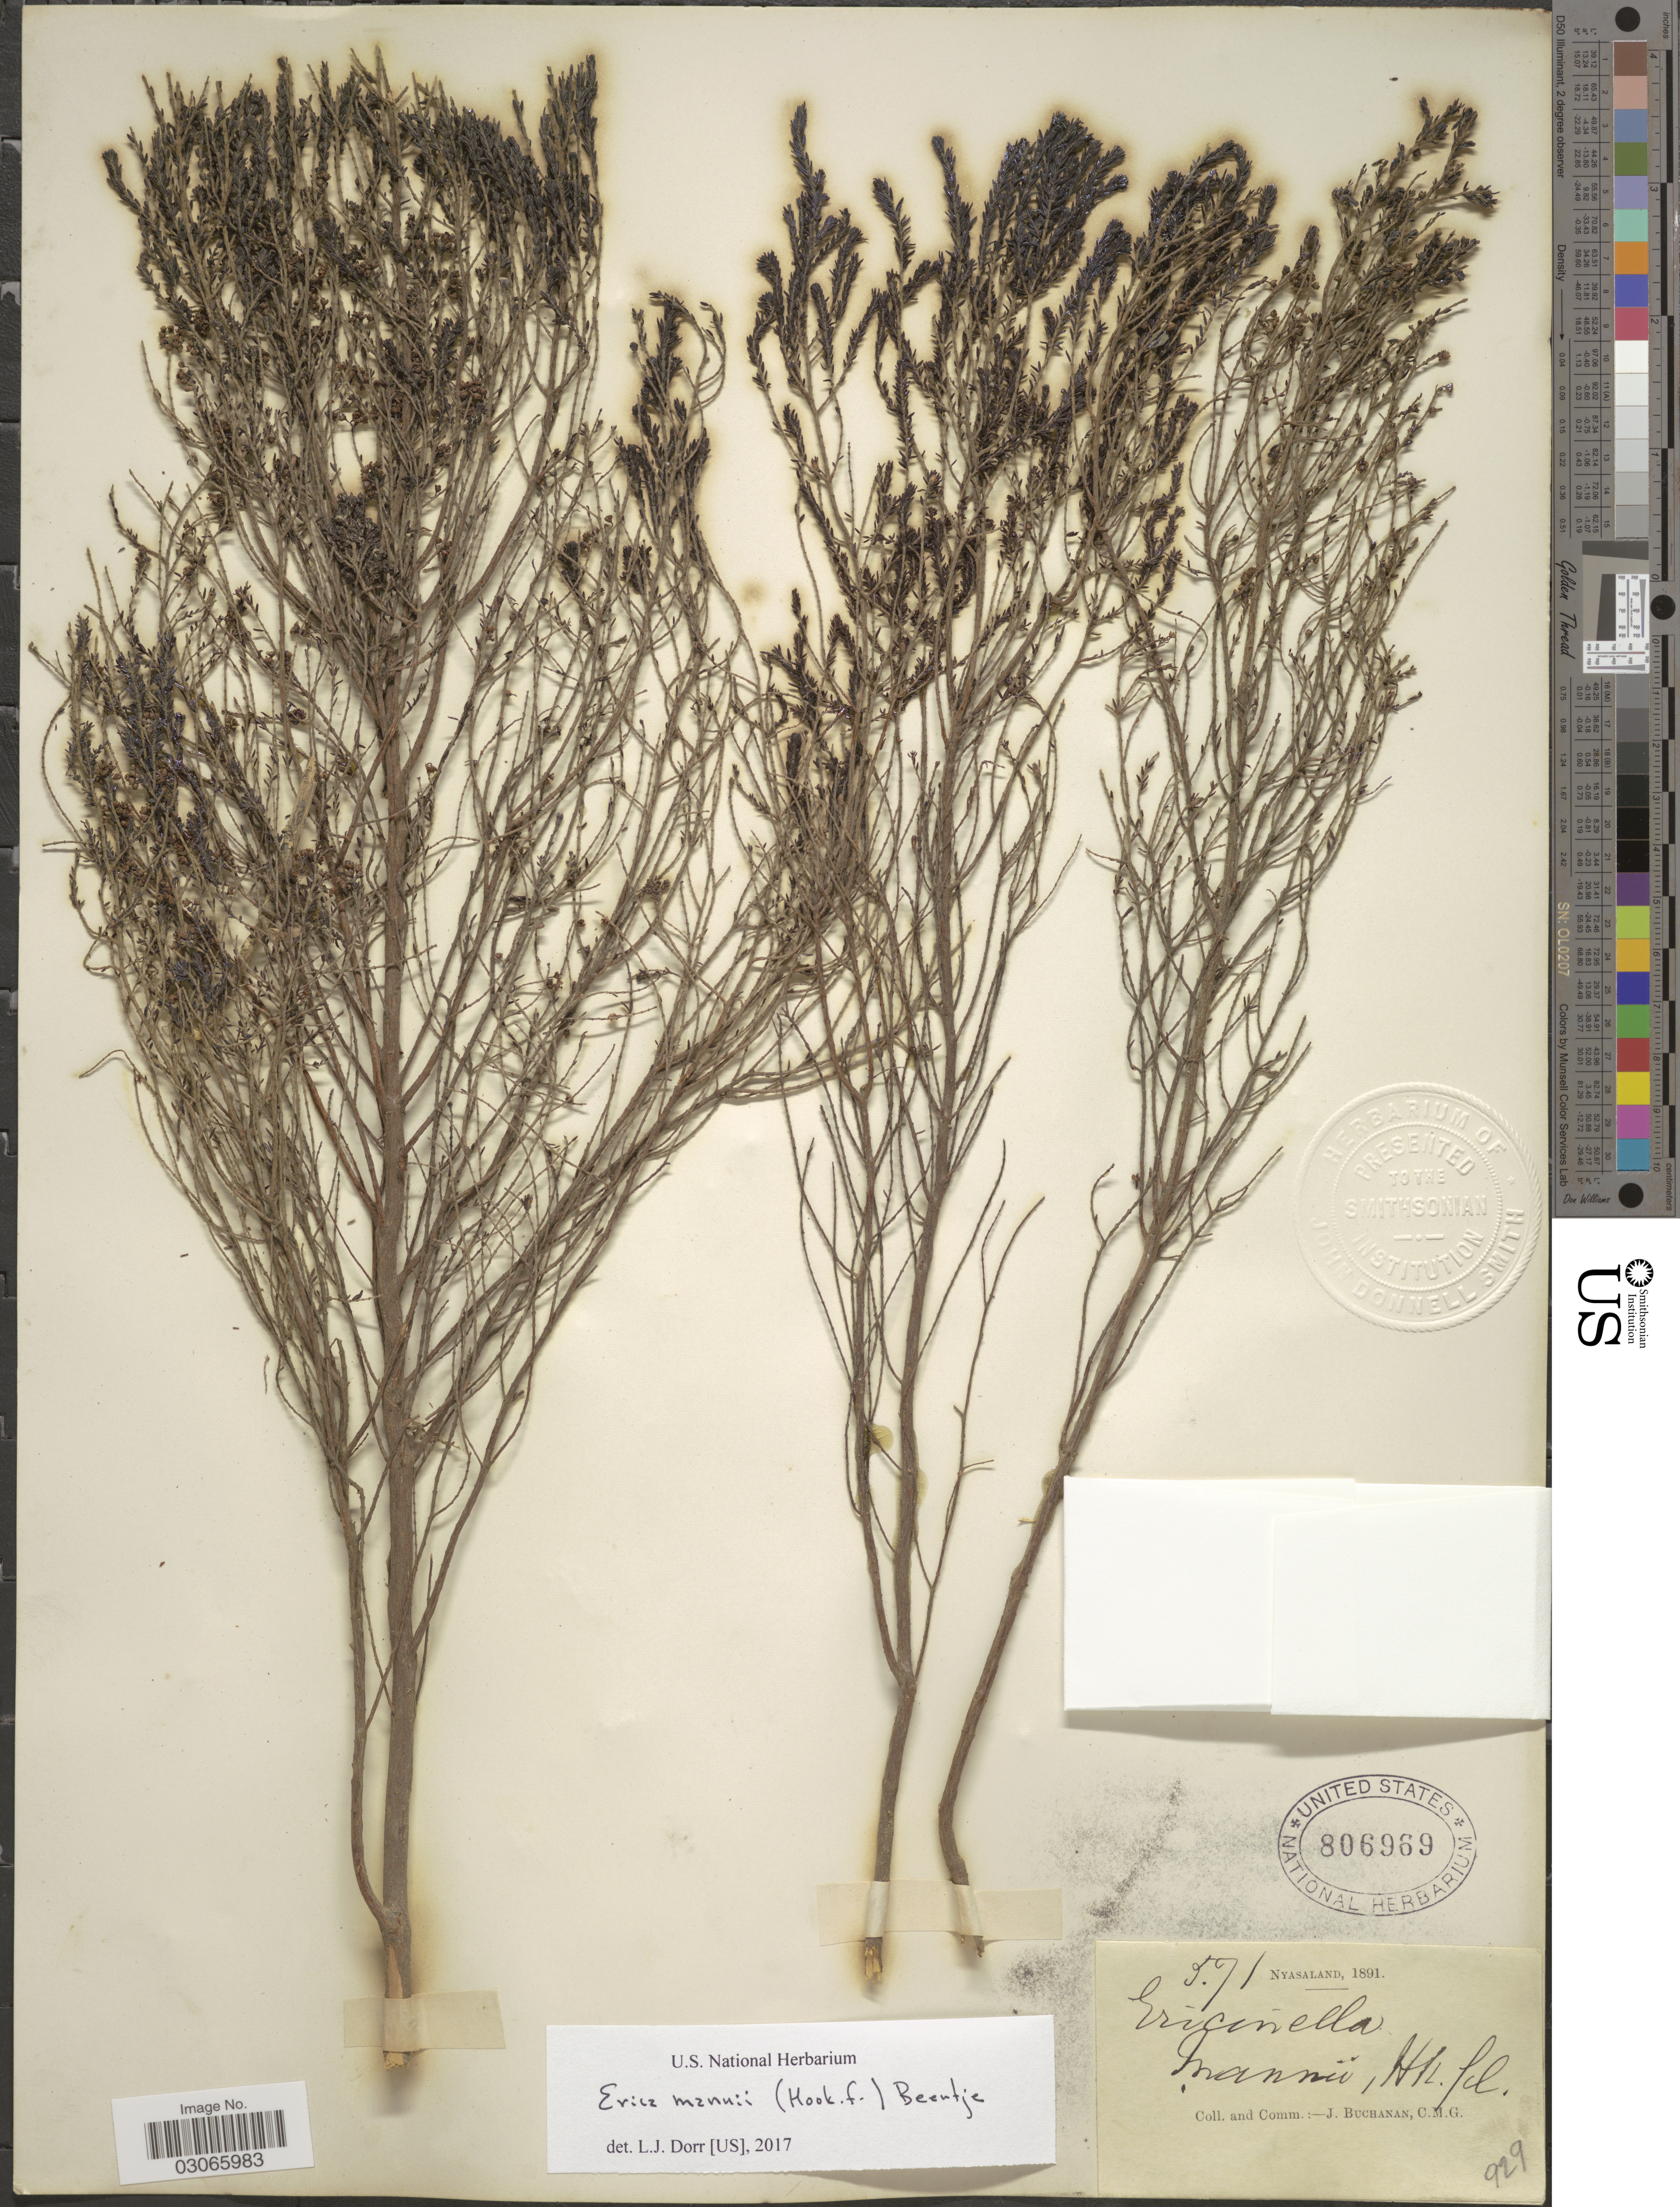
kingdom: Plantae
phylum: Tracheophyta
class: Magnoliopsida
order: Ericales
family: Ericaceae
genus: Erica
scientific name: Erica mannii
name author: (Hook. f.) Beentje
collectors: J. Buchanan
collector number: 571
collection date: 1891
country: Malawi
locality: Nyasaland.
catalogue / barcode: US 806969